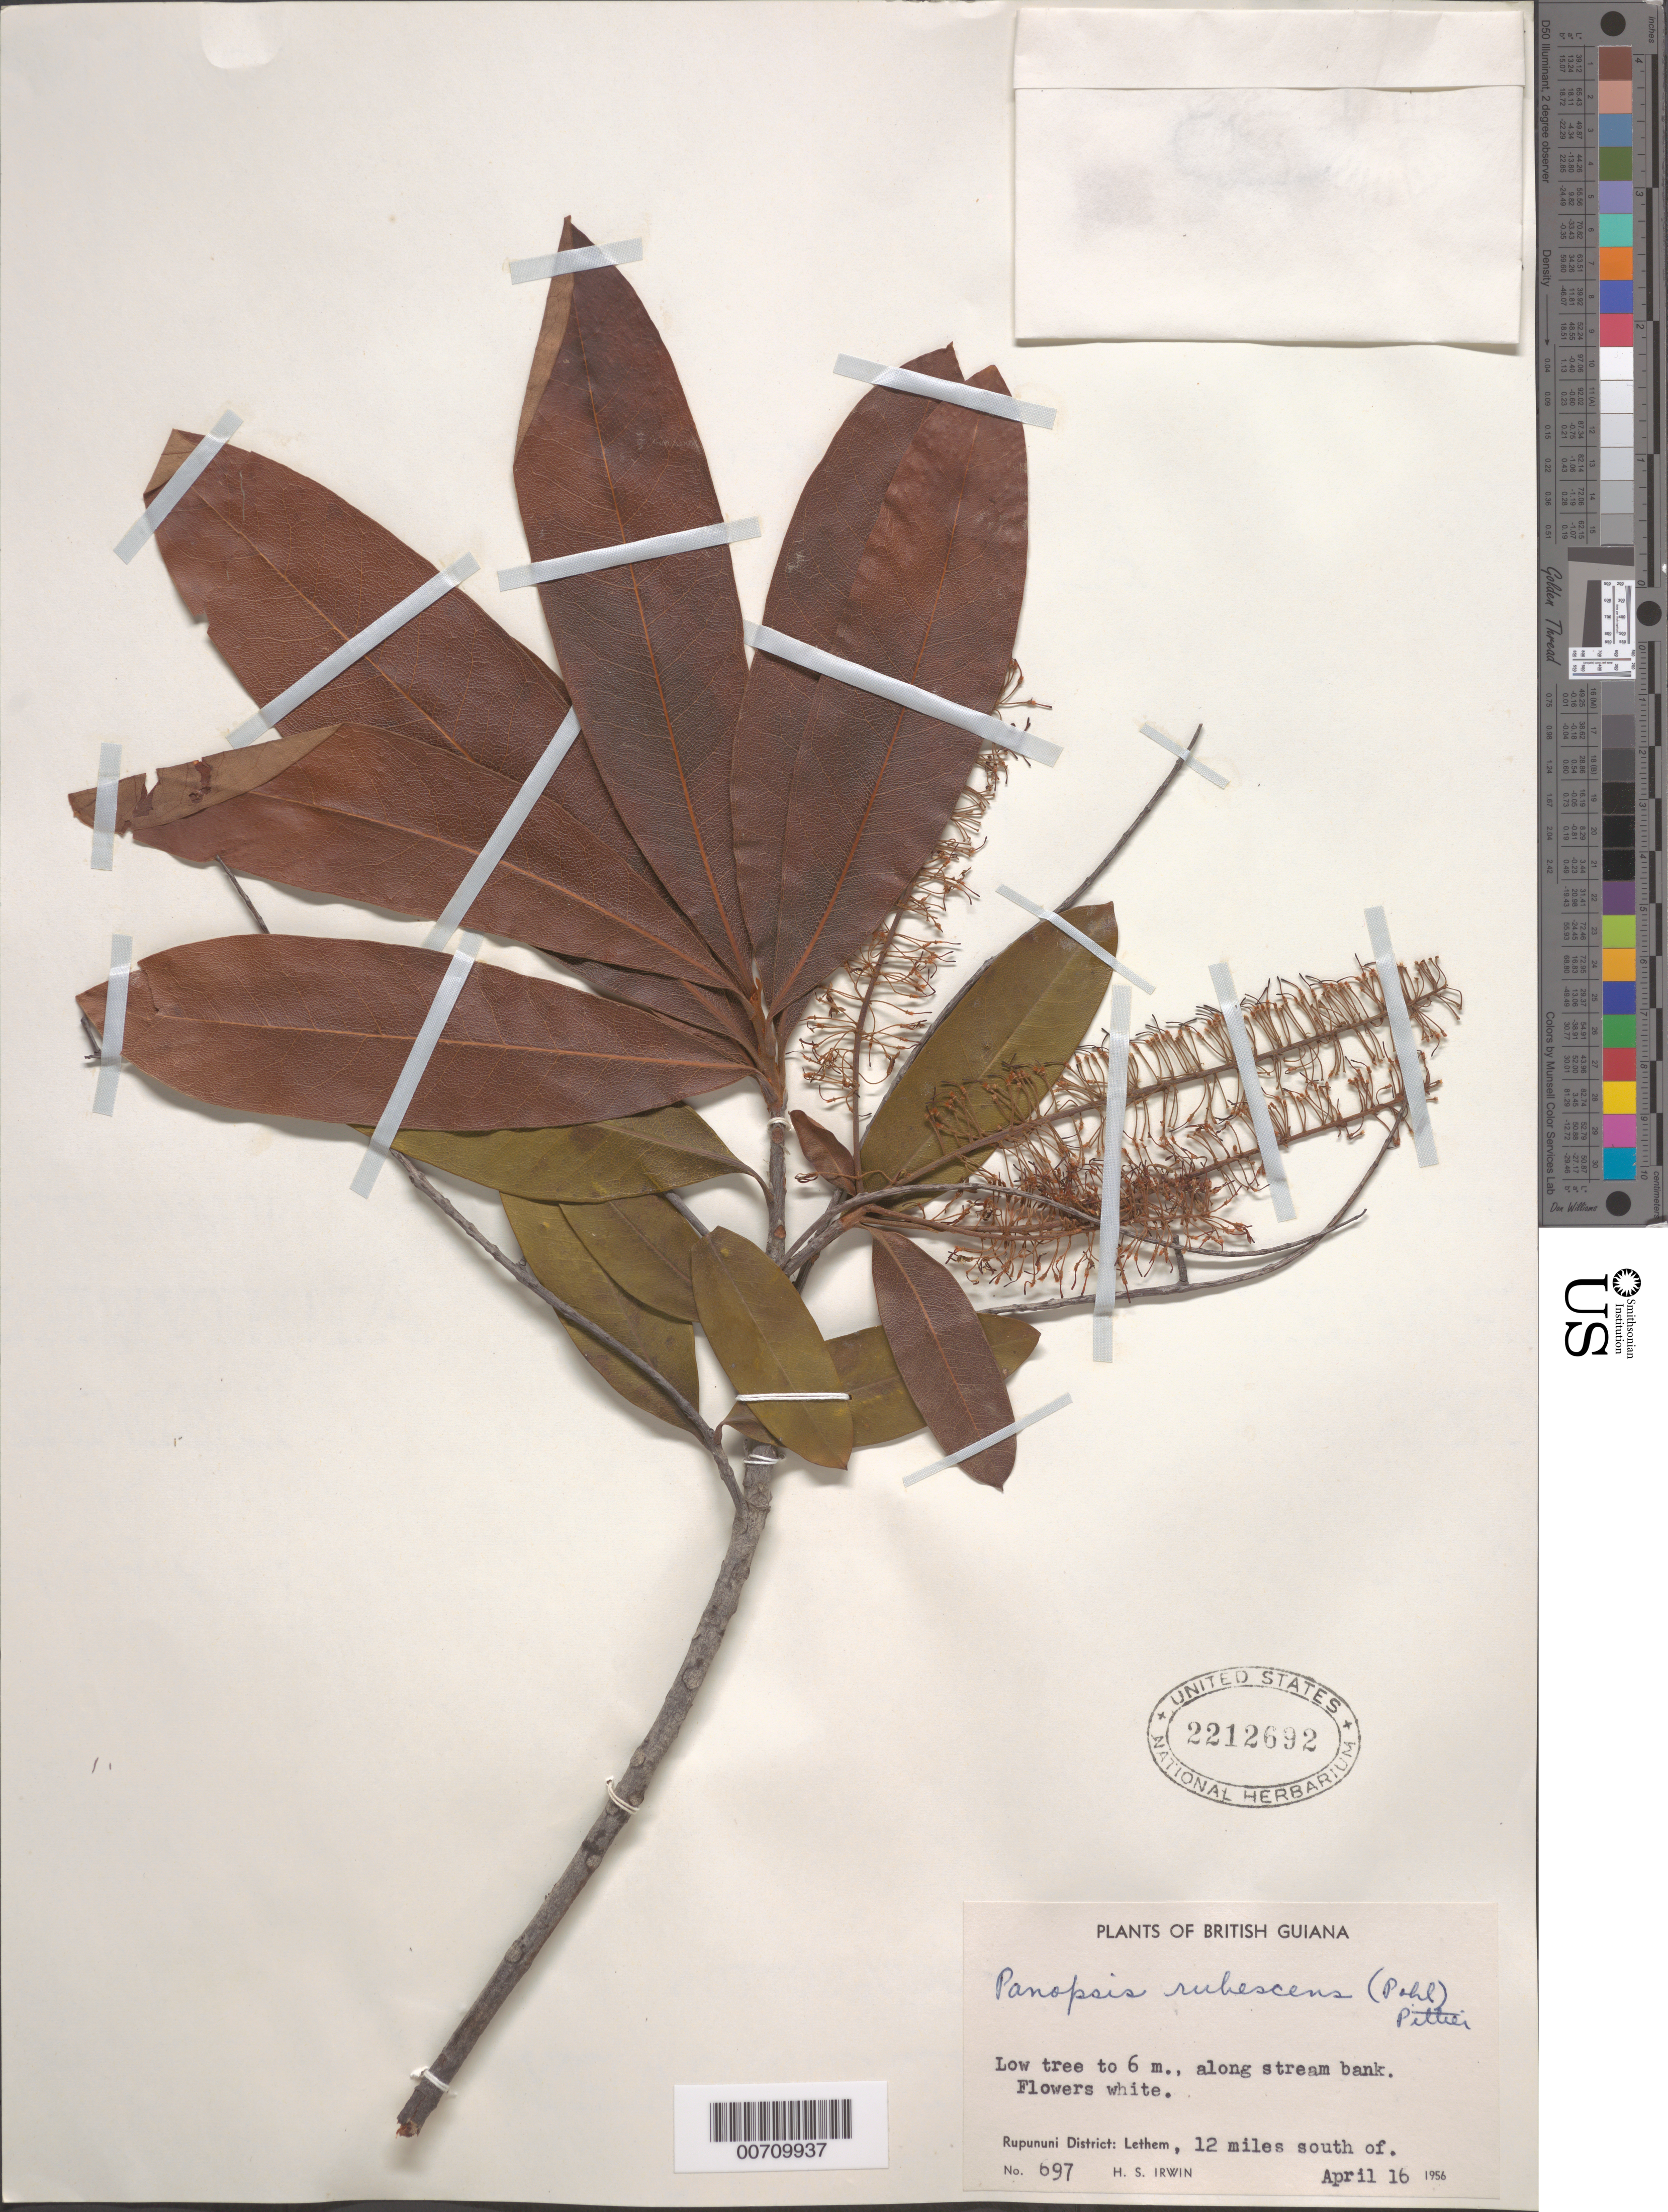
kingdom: Plantae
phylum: Tracheophyta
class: Magnoliopsida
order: Proteales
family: Proteaceae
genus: Panopsis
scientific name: Panopsis rubescens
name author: (Pohl) Pittier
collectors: H. Irwin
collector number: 697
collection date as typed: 16-Apr-56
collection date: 1956-04-16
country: Guyana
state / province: U. Takutu-U. Essequibo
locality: Rupununi Dist., 12 mi. S of Lethem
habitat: Along river margin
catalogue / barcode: US 2212692